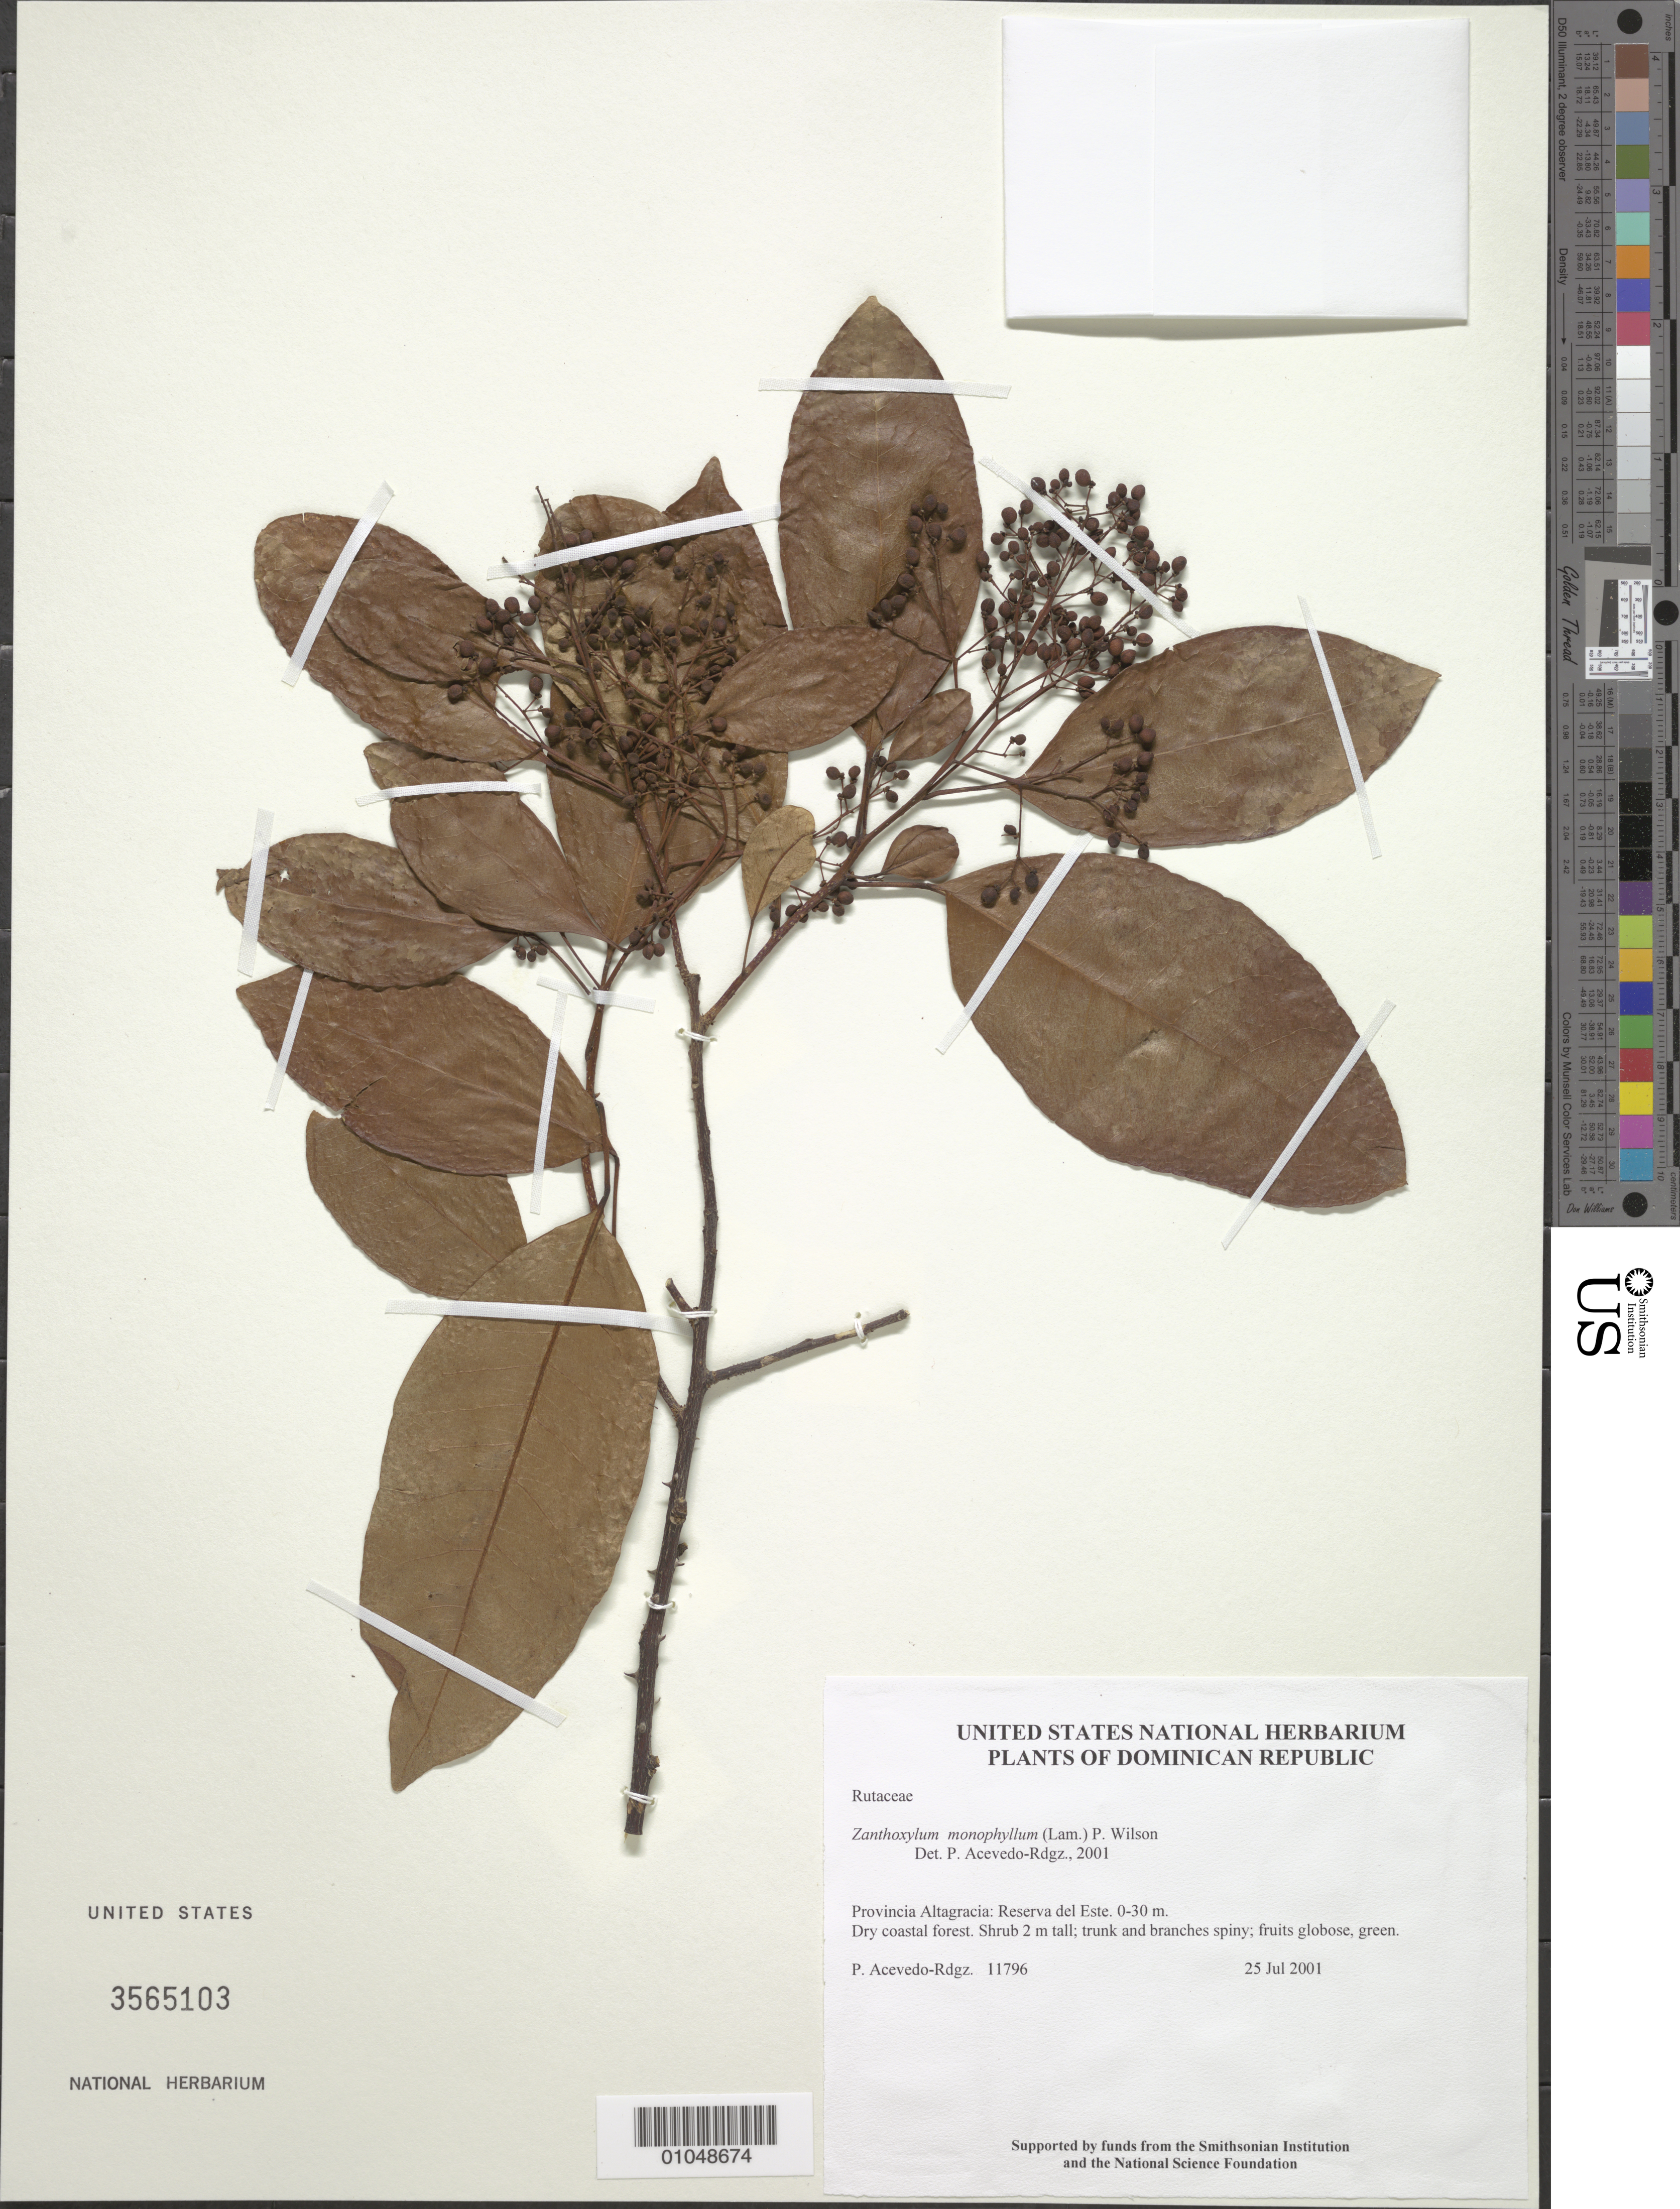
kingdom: Plantae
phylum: Tracheophyta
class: Magnoliopsida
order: Sapindales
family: Rutaceae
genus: Zanthoxylum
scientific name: Zanthoxylum monophyllum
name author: (Lam.) P. Wilson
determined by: Acevedo-Rodríguez, P., (BOT), Smithsonian Institution - National Museum of Natural History (UNITED STATES)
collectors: P. Acevedo-Rodr.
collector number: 11796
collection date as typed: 25 Jul 2001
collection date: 2001-07-25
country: Dominican Republic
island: Hispaniola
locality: Provincia Altagracia: Reserva del Este.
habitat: Dry coastal forest.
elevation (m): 0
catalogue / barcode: US 3565103